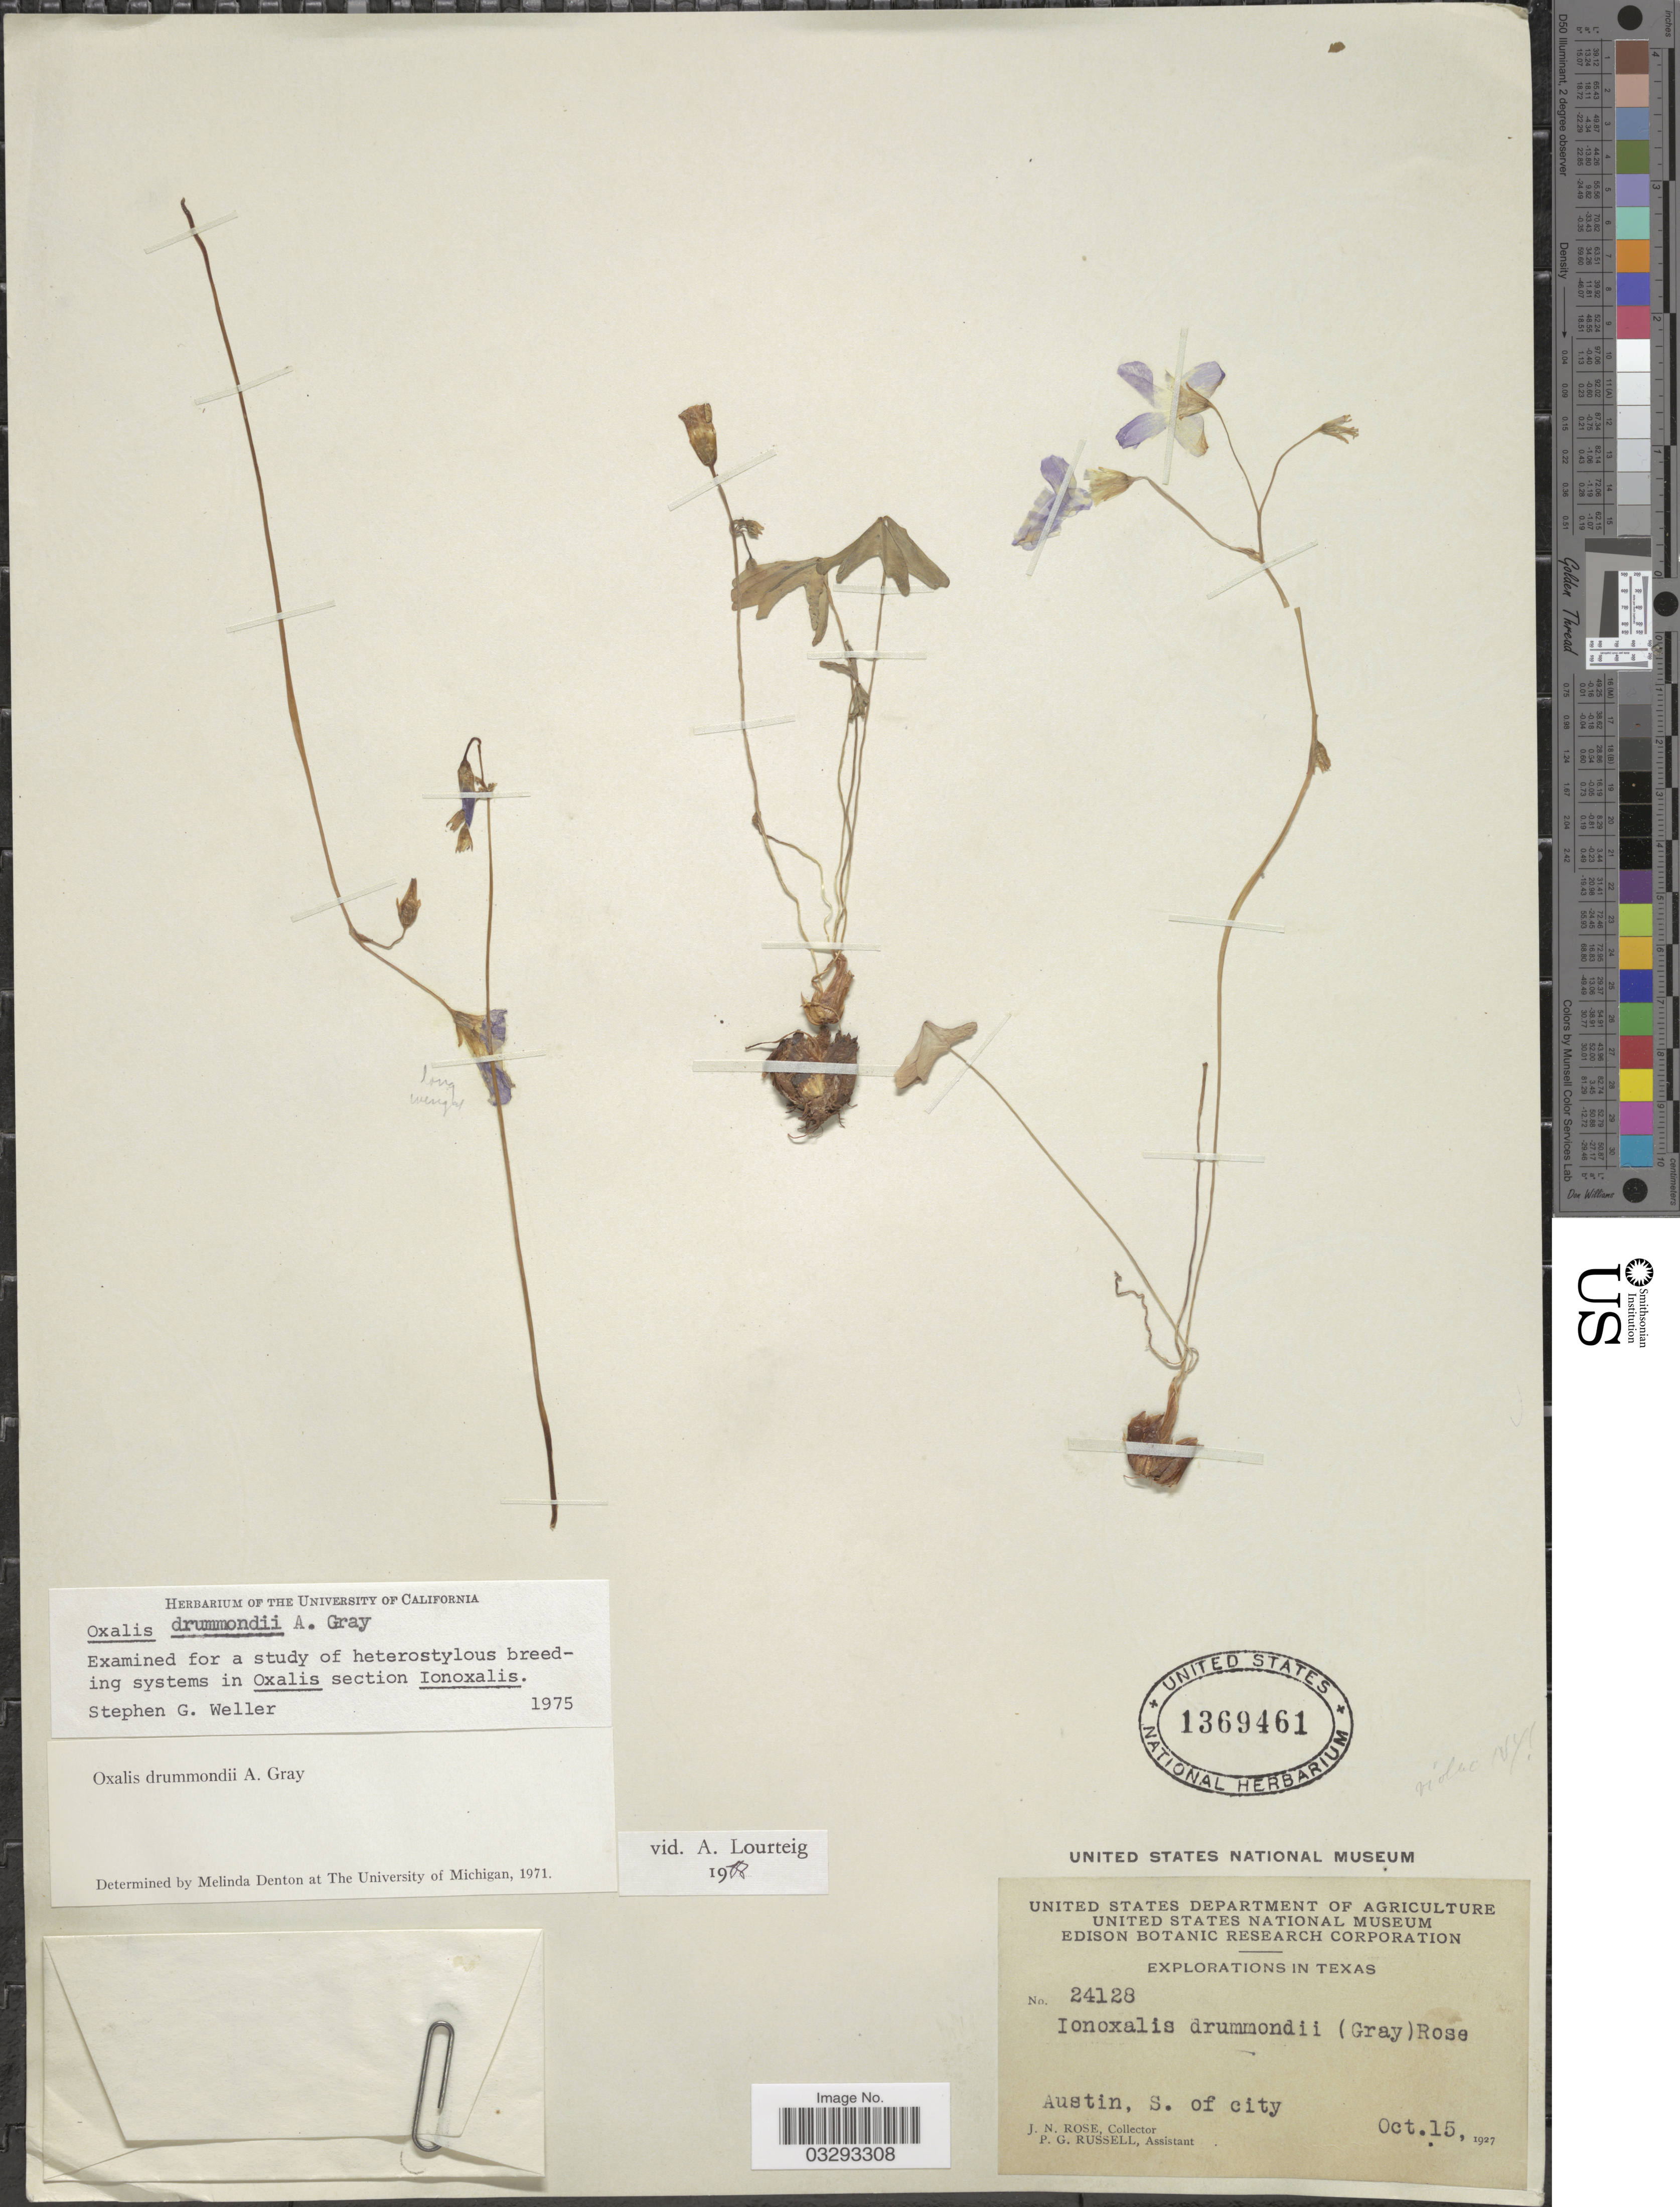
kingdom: Plantae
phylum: Tracheophyta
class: Magnoliopsida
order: Oxalidales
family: Oxalidaceae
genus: Oxalis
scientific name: Oxalis drummondii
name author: A. Gray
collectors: J. N. Rose & P. G. Russell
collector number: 24128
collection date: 1927-10-15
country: United States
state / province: Texas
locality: Austin, S. of city.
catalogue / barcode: US 1369461